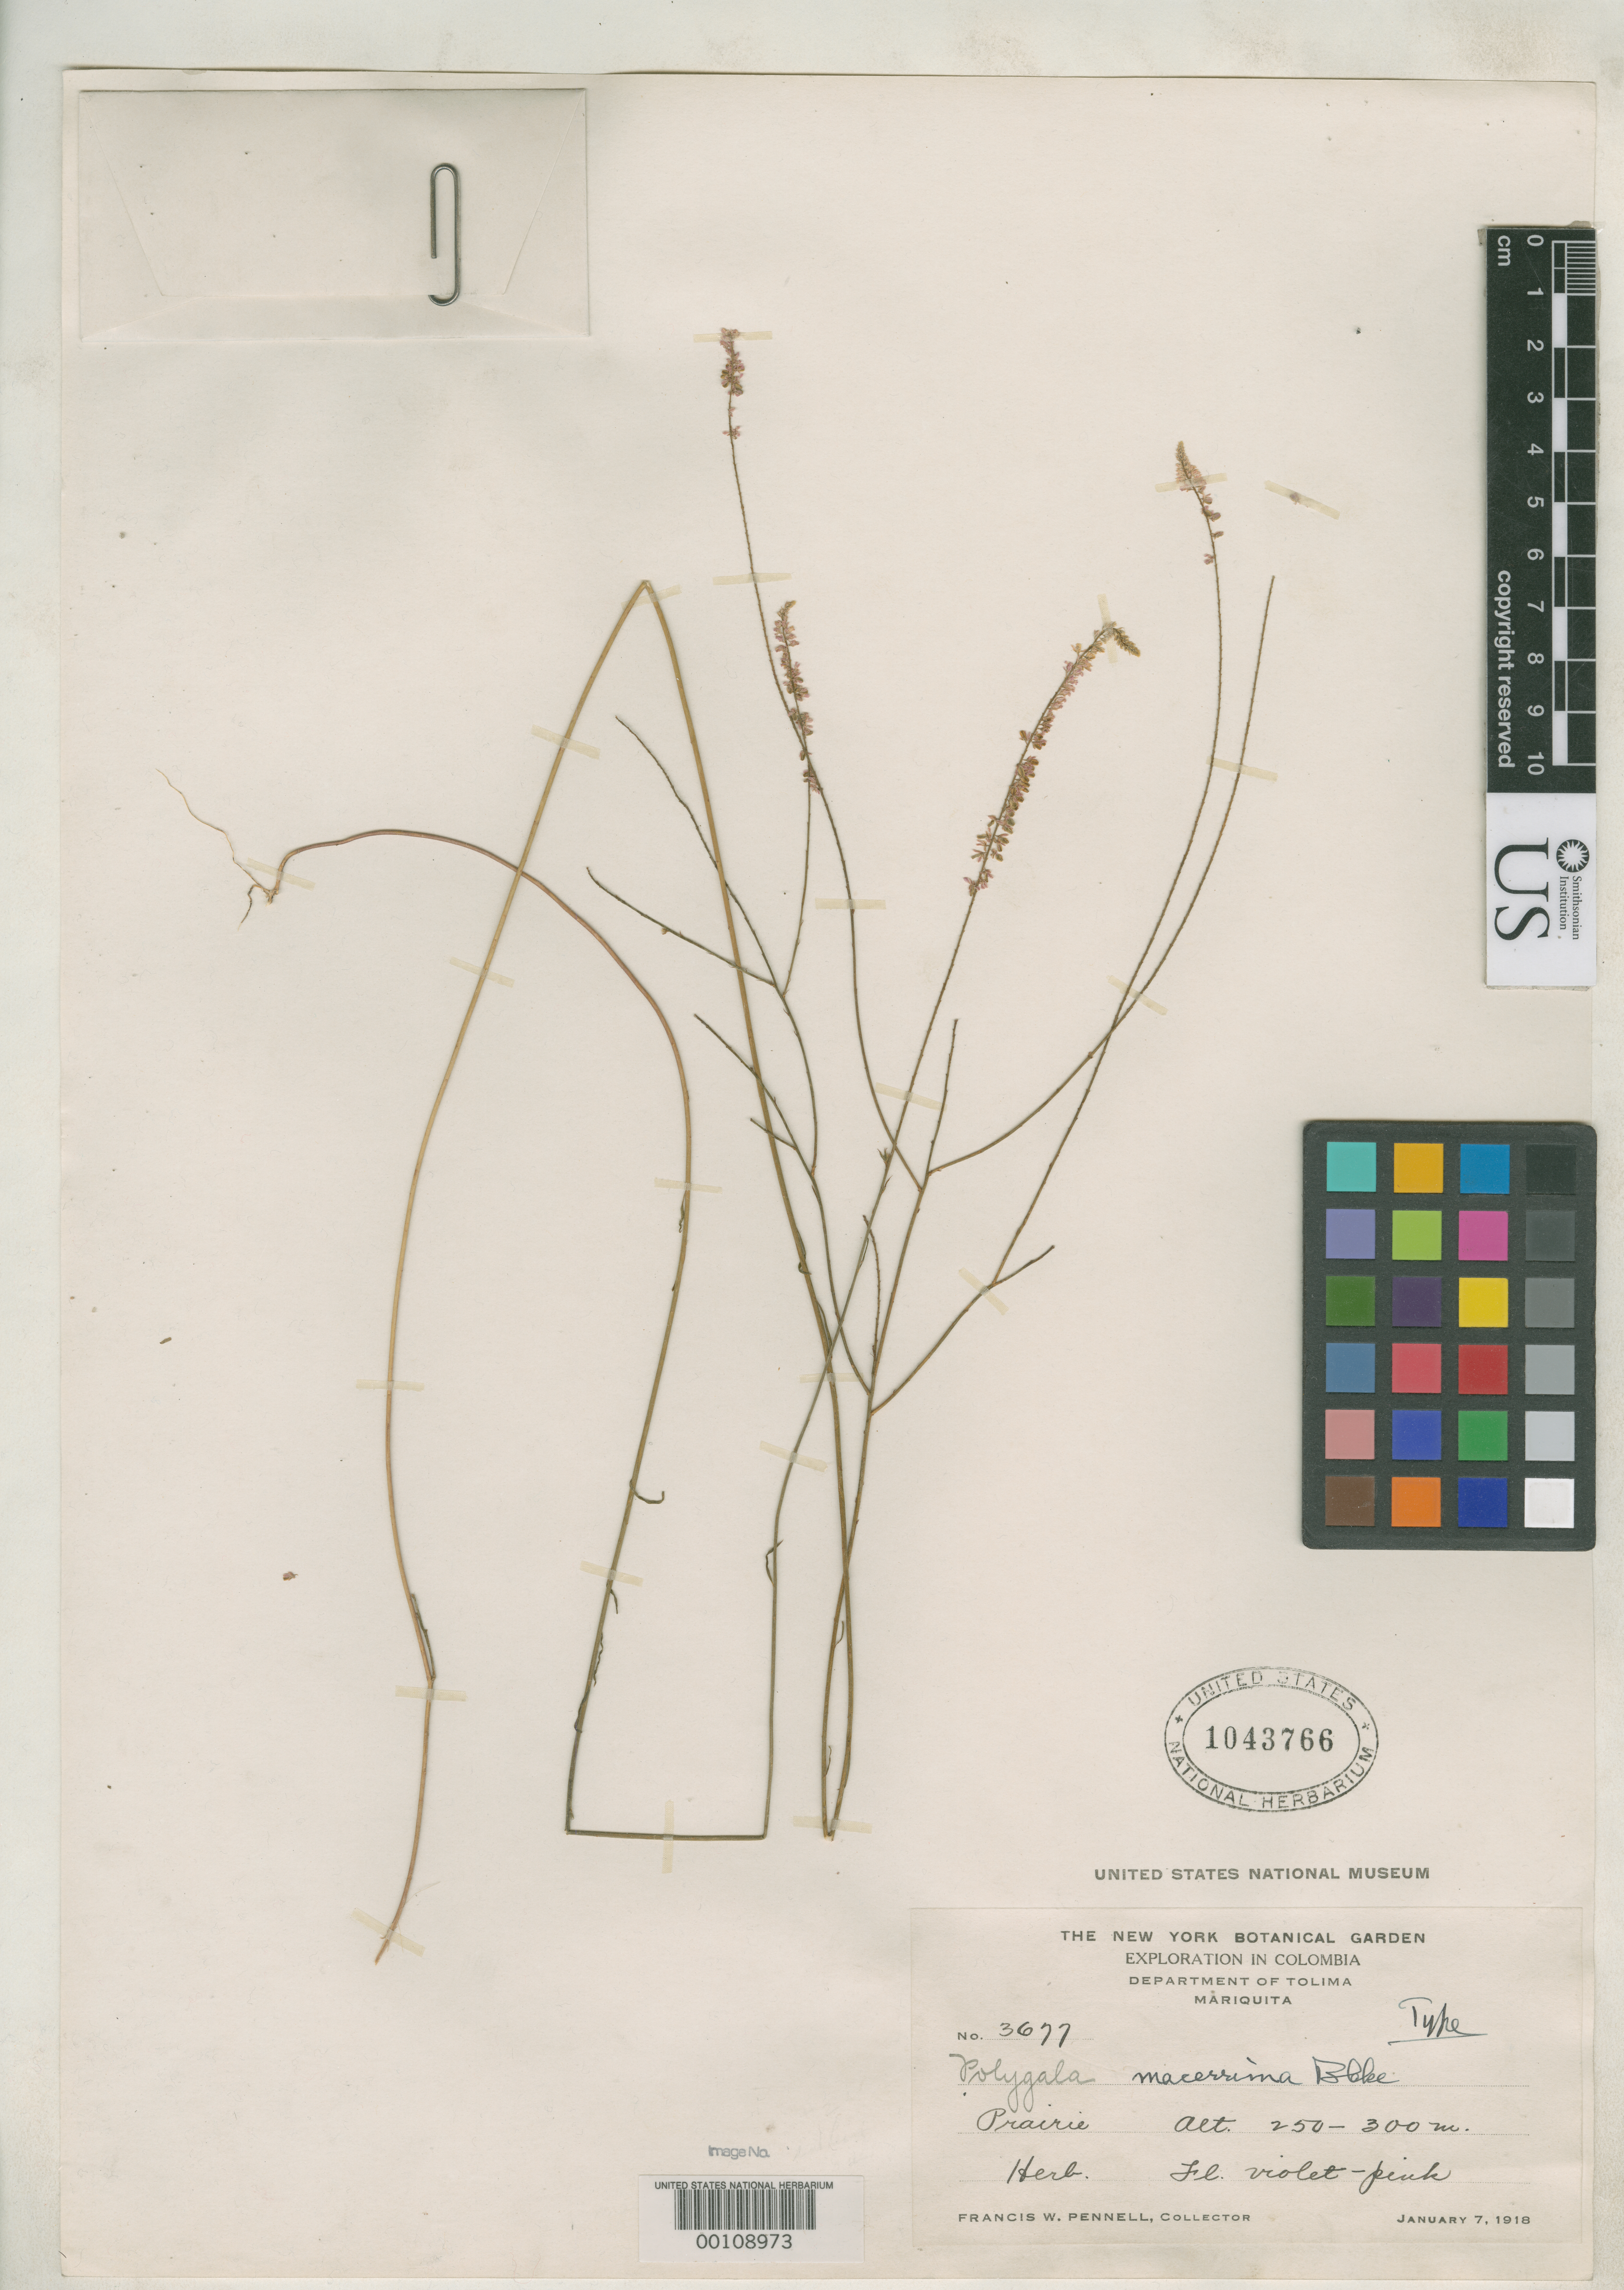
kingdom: Plantae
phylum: Tracheophyta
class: Magnoliopsida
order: Fabales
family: Polygalaceae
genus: Polygala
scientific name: Polygala macerrima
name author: S.F. Blake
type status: Holotype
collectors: F. W. Pennell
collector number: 3677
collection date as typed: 07 Jan 1918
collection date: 1918-01-07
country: Colombia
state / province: Tolima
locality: Mariquita.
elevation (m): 250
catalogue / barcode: US 1043766